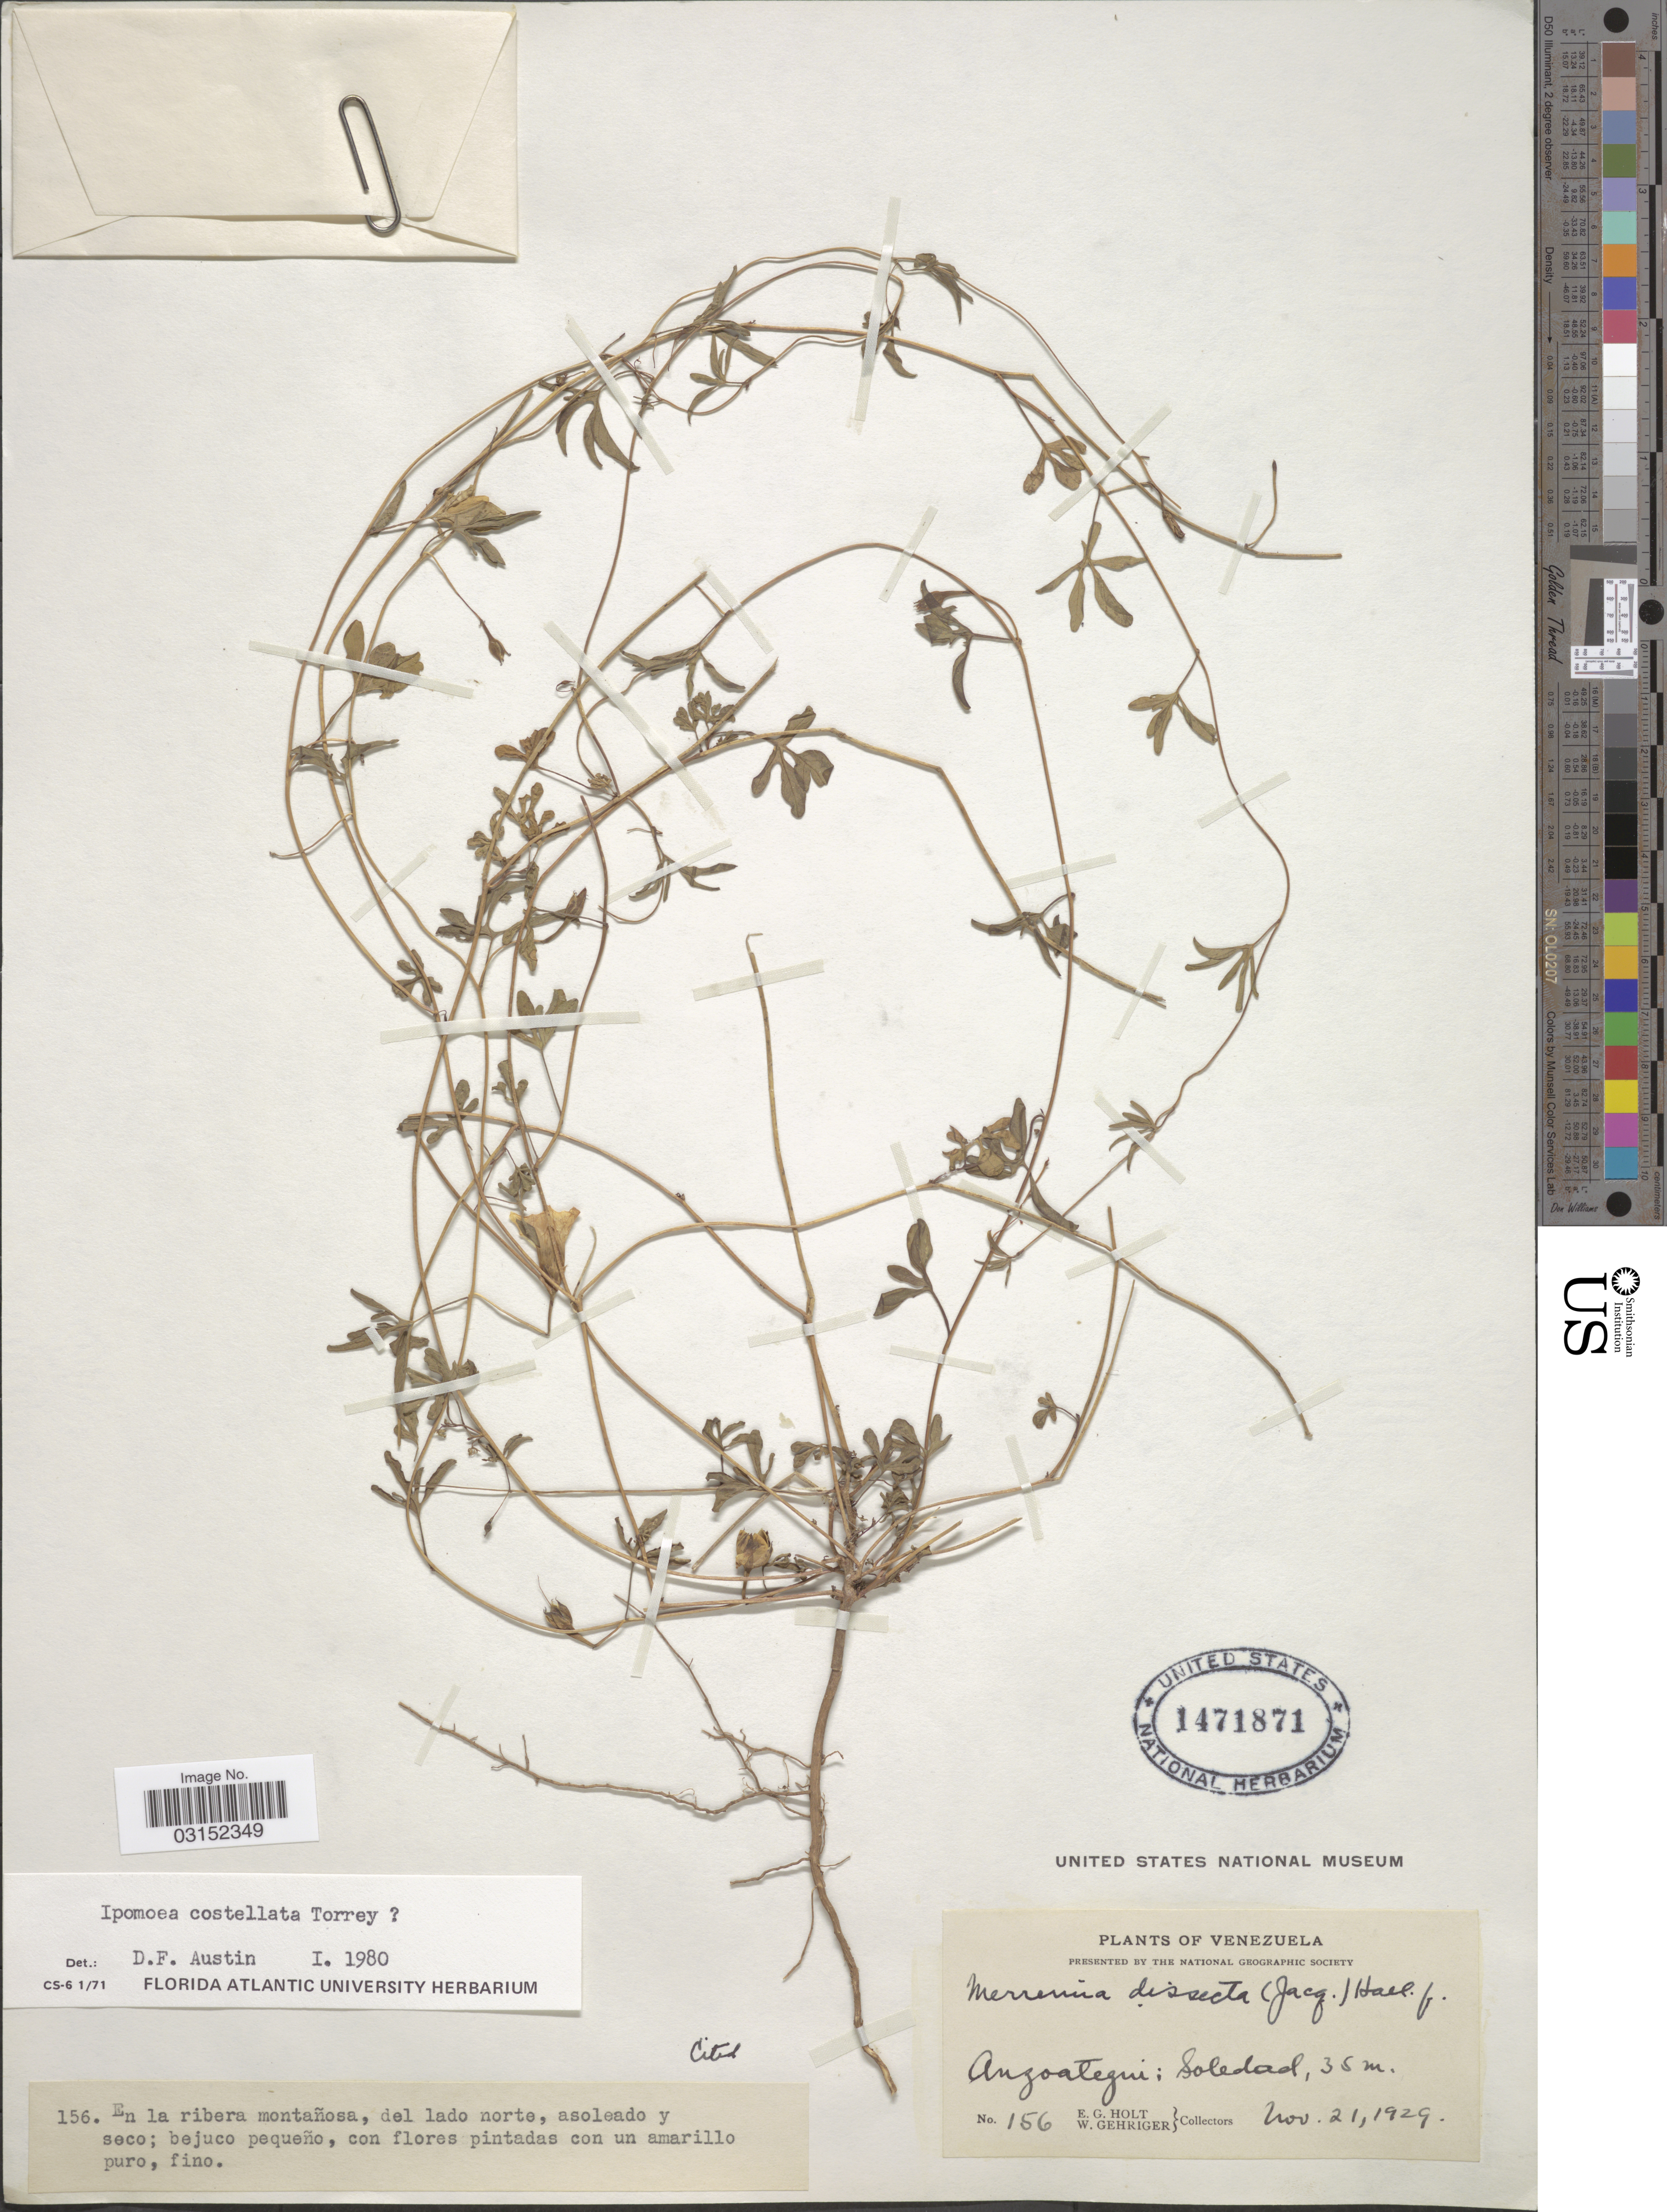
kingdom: Plantae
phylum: Tracheophyta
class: Magnoliopsida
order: Solanales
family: Convolvulaceae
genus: Ipomoea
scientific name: Ipomoea costellata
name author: Torr.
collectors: E. G. Holt & W. Gehriger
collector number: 156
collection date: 1929-11-21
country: Venezuela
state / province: Anzoategui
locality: Anzoategui: Soledad, En la ribera montañosa, del lado norte.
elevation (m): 35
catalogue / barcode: US 1471871